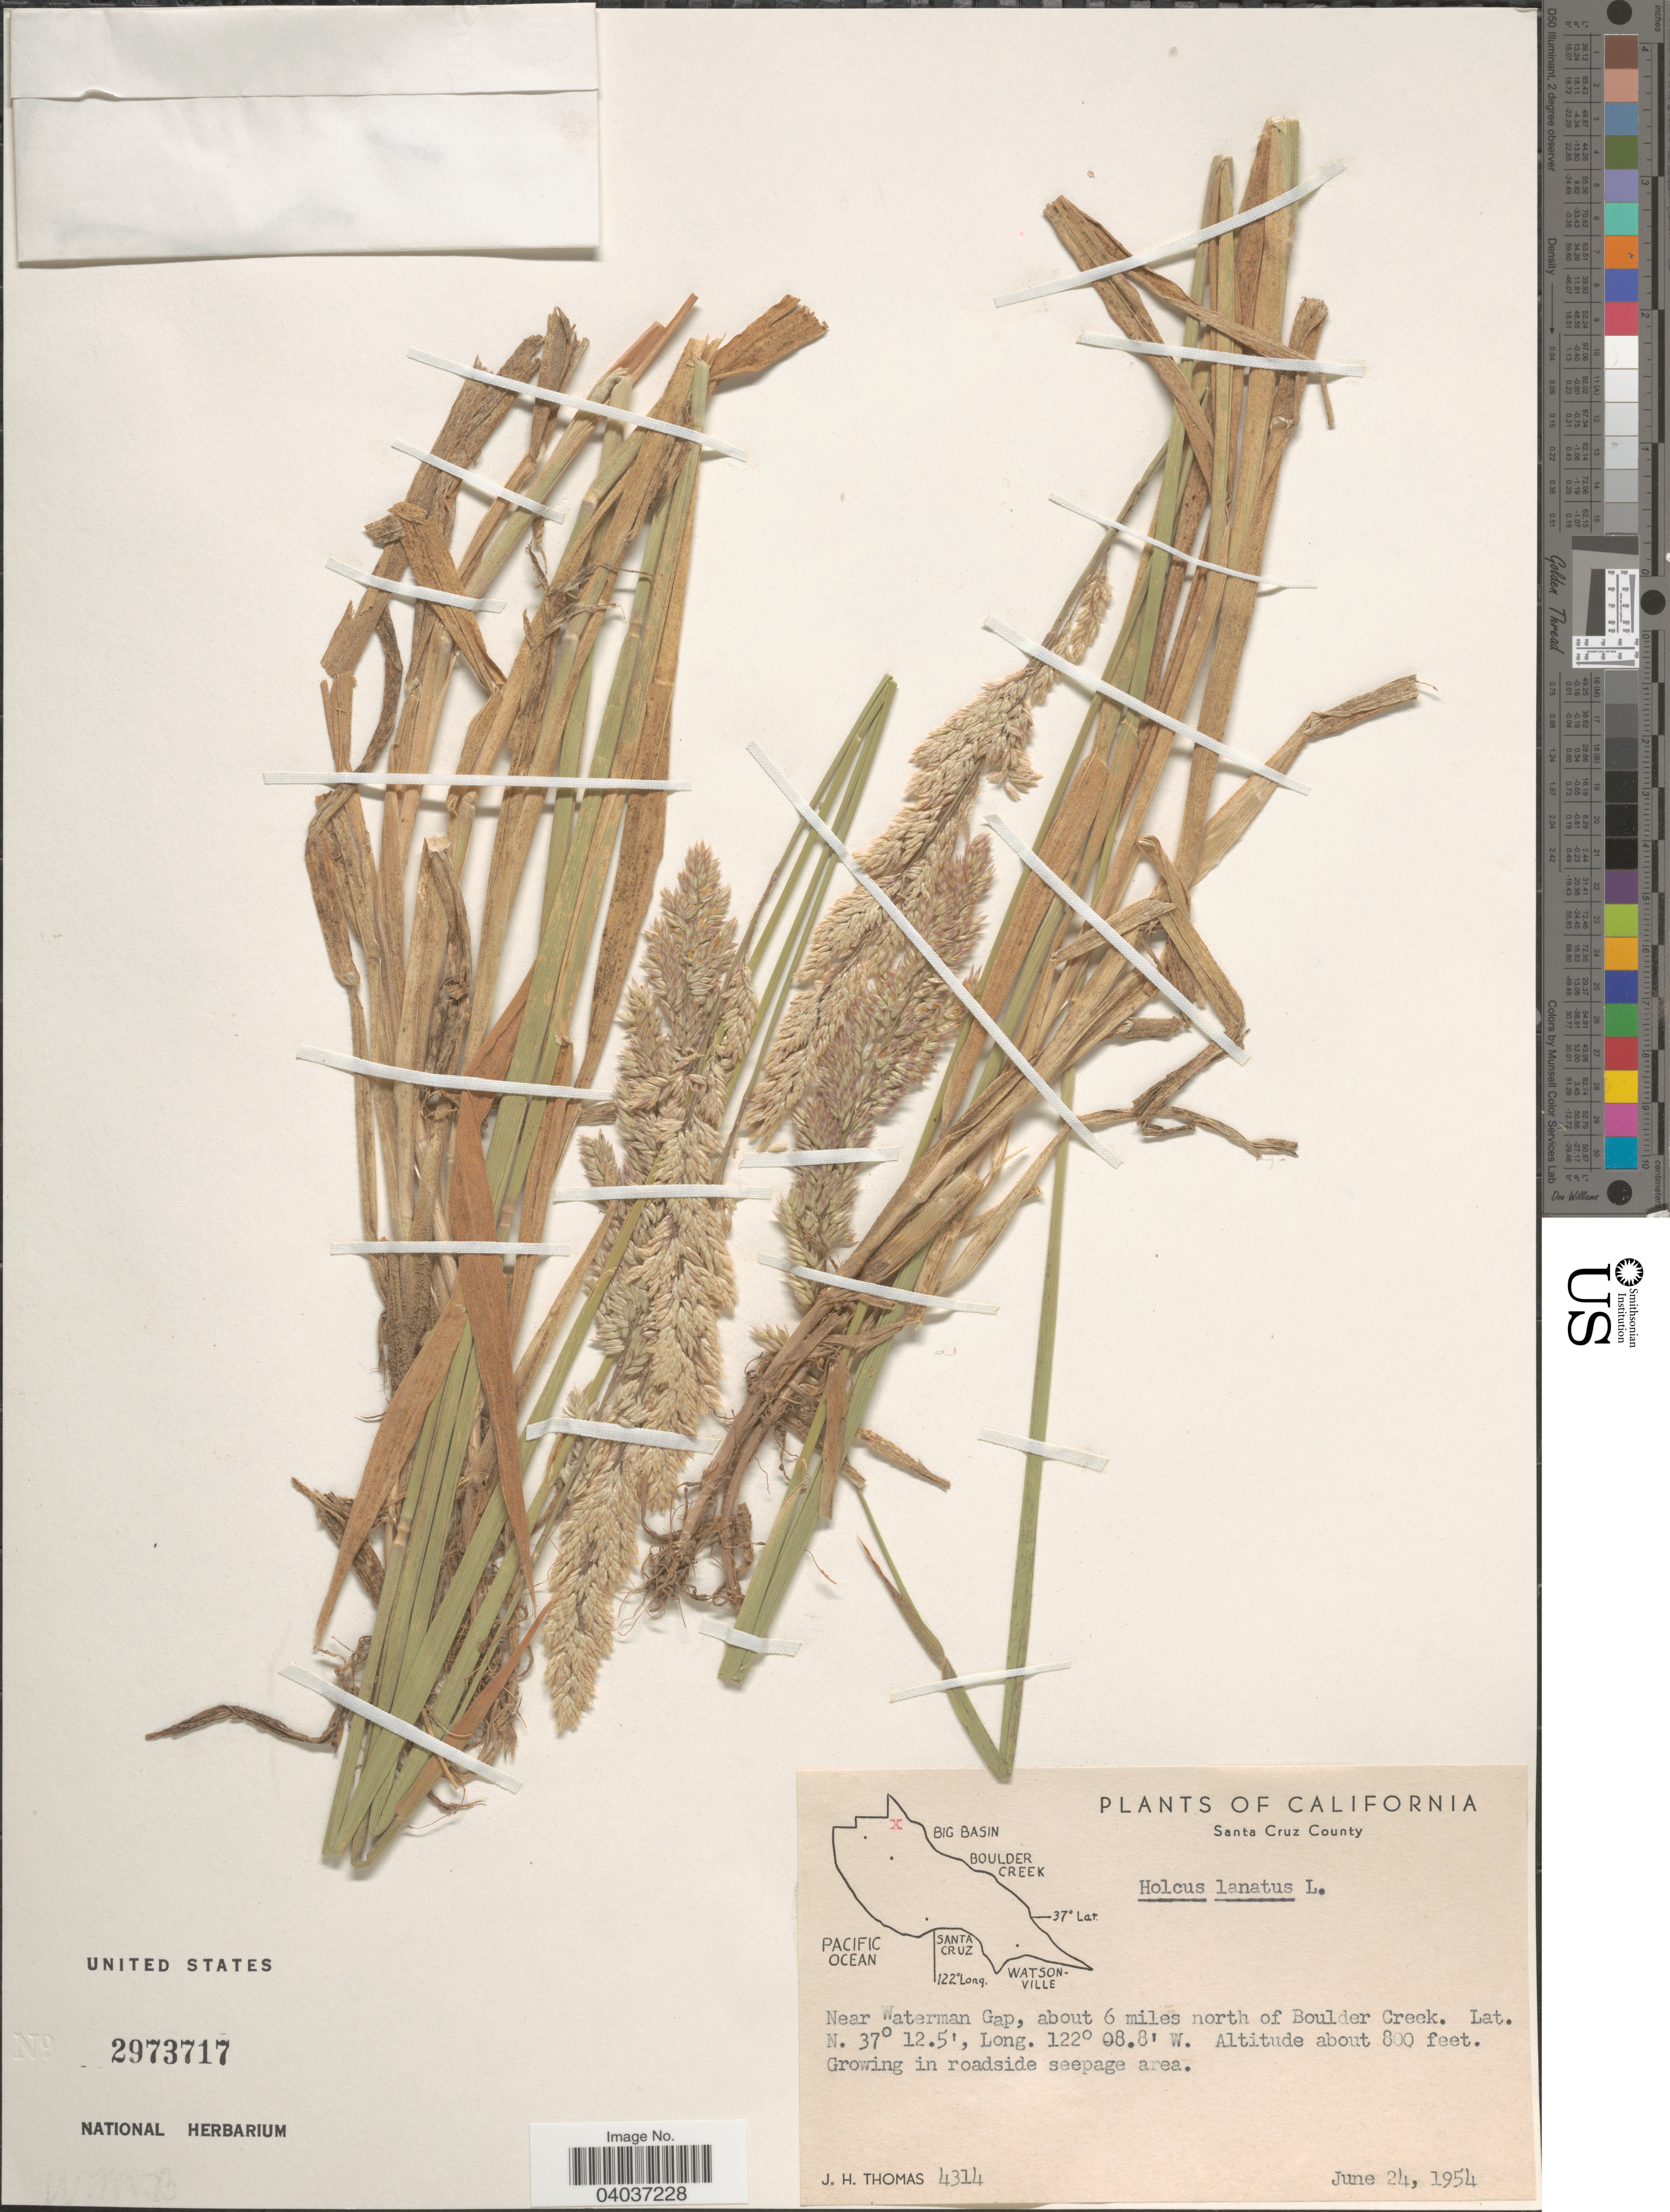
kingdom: Plantae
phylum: Tracheophyta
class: Liliopsida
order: Poales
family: Poaceae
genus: Holcus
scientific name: Holcus lanatus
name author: L.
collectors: J. H. Thomas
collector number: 4314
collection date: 1954-06-24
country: United States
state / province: California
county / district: Santa Cruz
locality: Santa Cruz County. Near Waterman Gap, about 6 miles north of Boulder Creek.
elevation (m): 244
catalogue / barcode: US 2973717